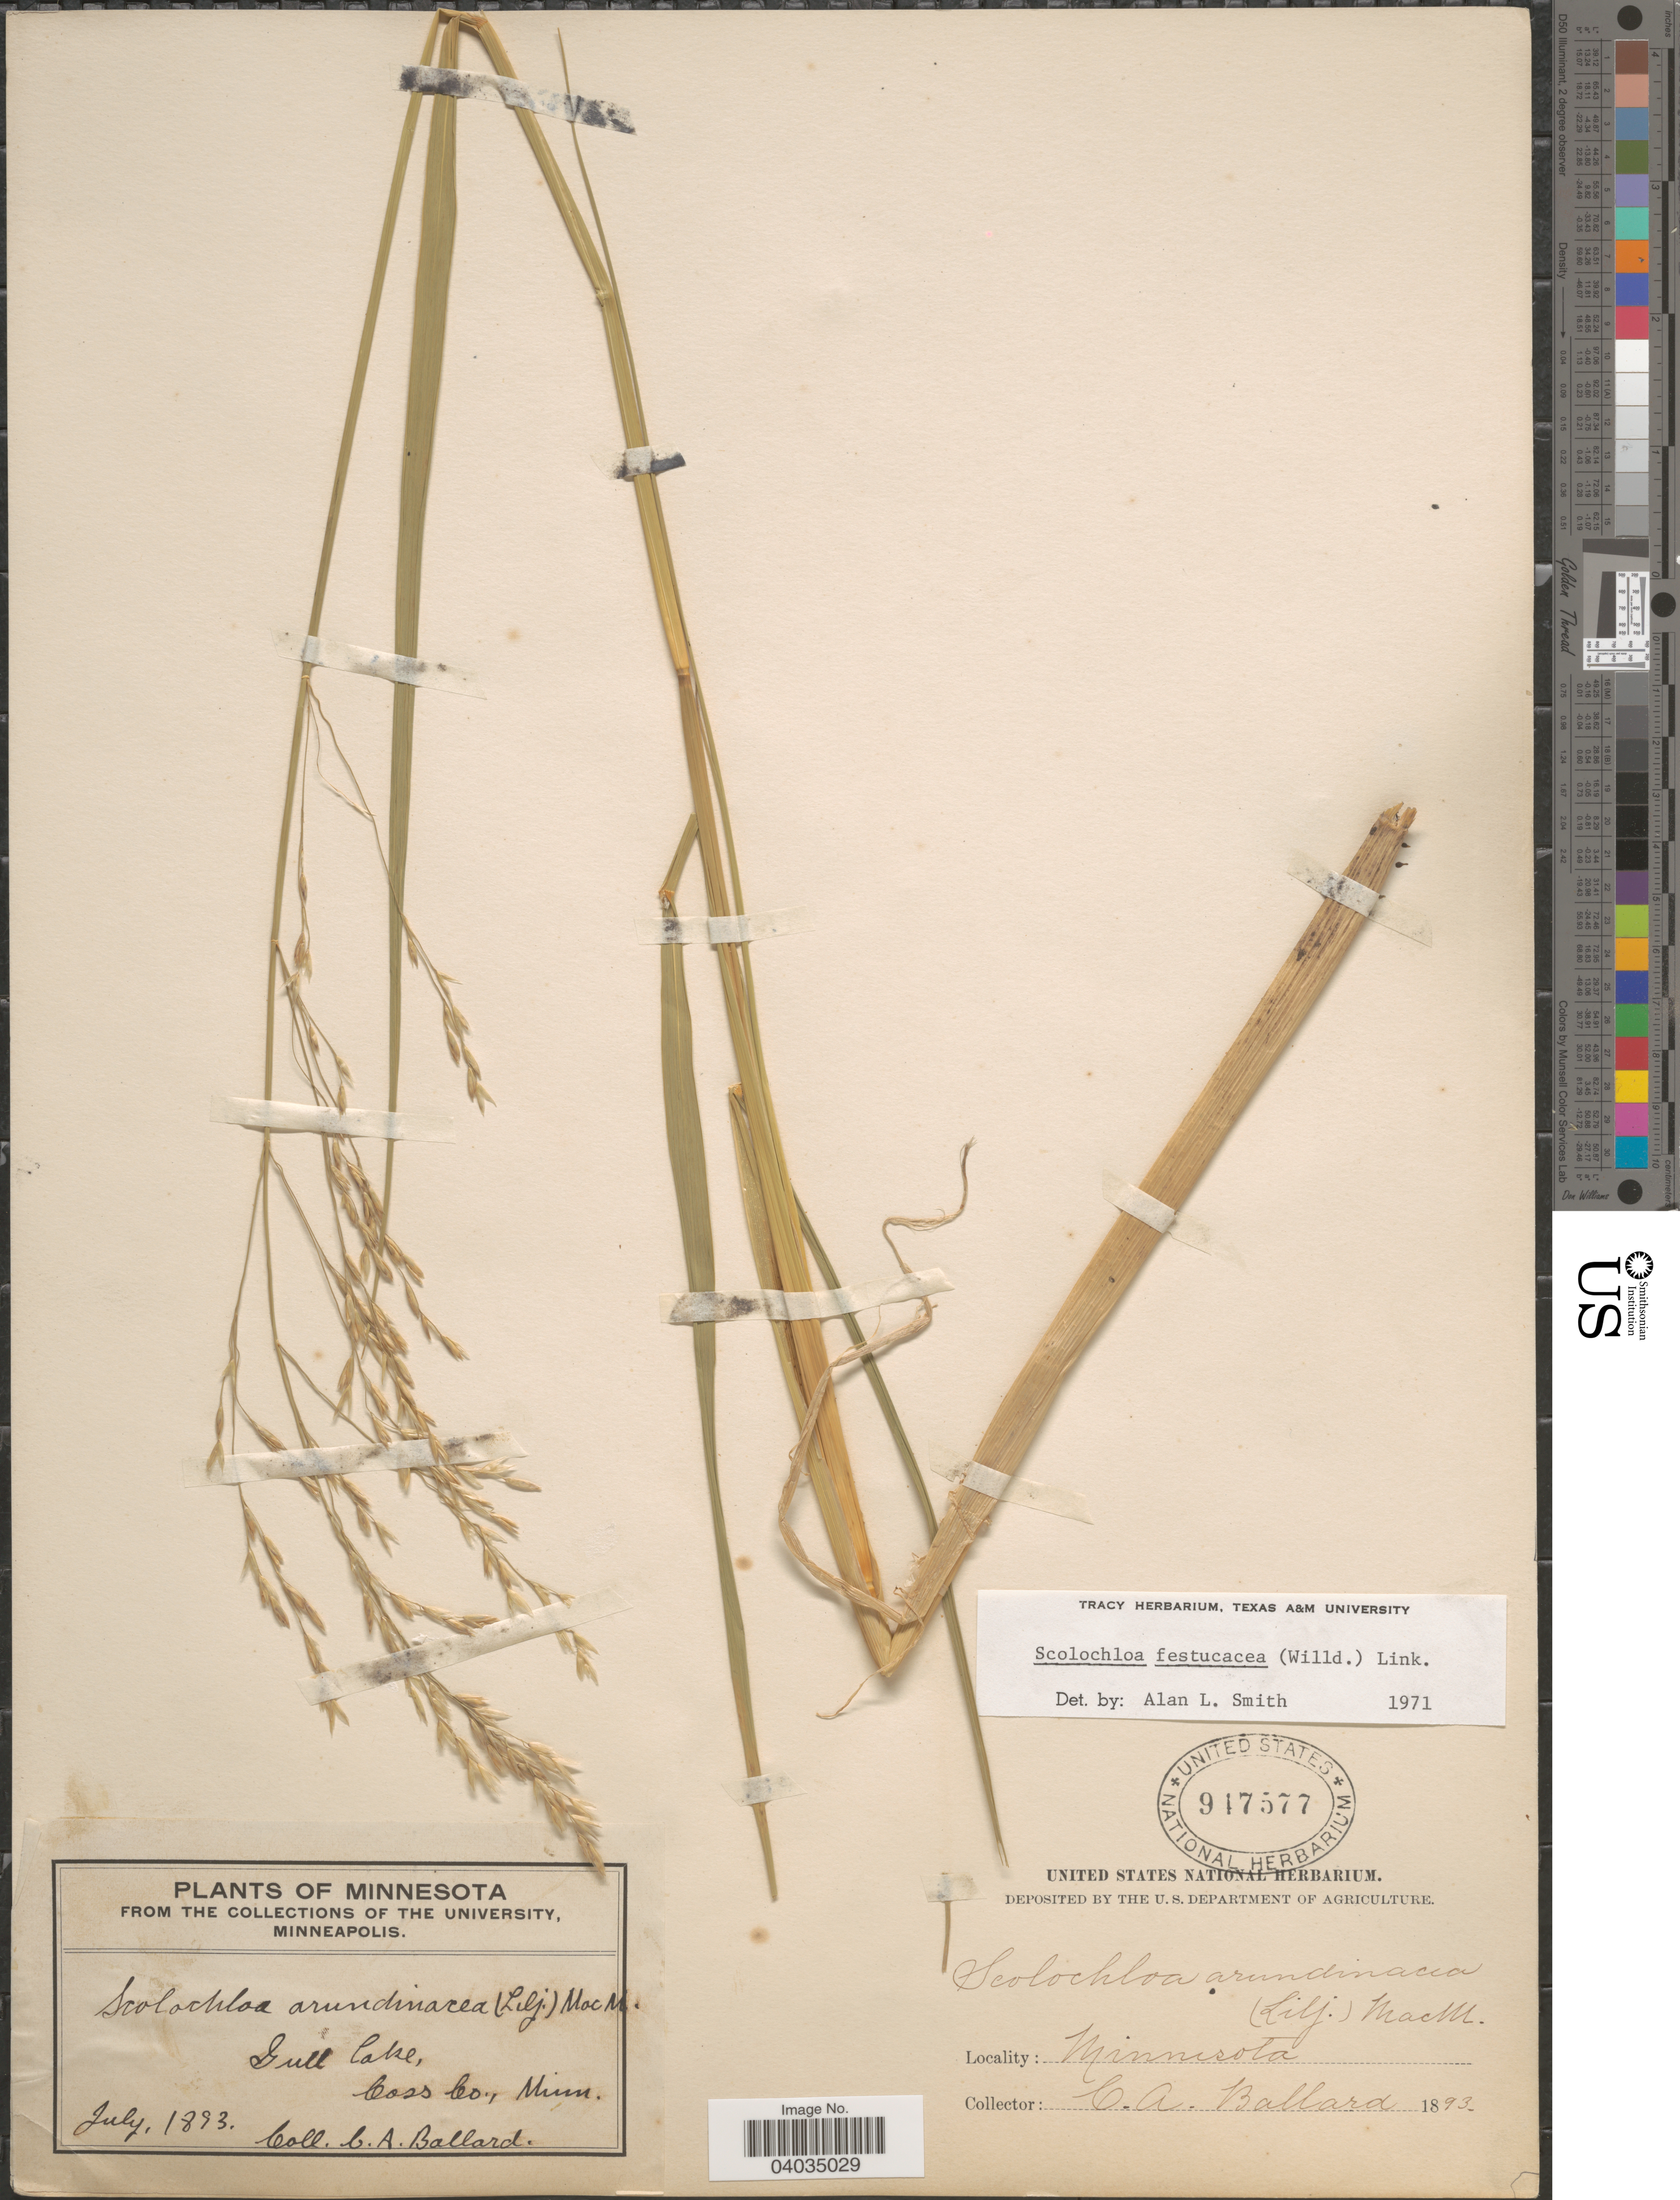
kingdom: Plantae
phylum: Tracheophyta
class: Liliopsida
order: Poales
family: Poaceae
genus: Scolochloa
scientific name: Scolochloa festucacea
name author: (Willd.) Link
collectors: C. A. Ballard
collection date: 1893-07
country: United States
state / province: Minnesota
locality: Gull Lake, Coss Co.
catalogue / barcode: US 947577